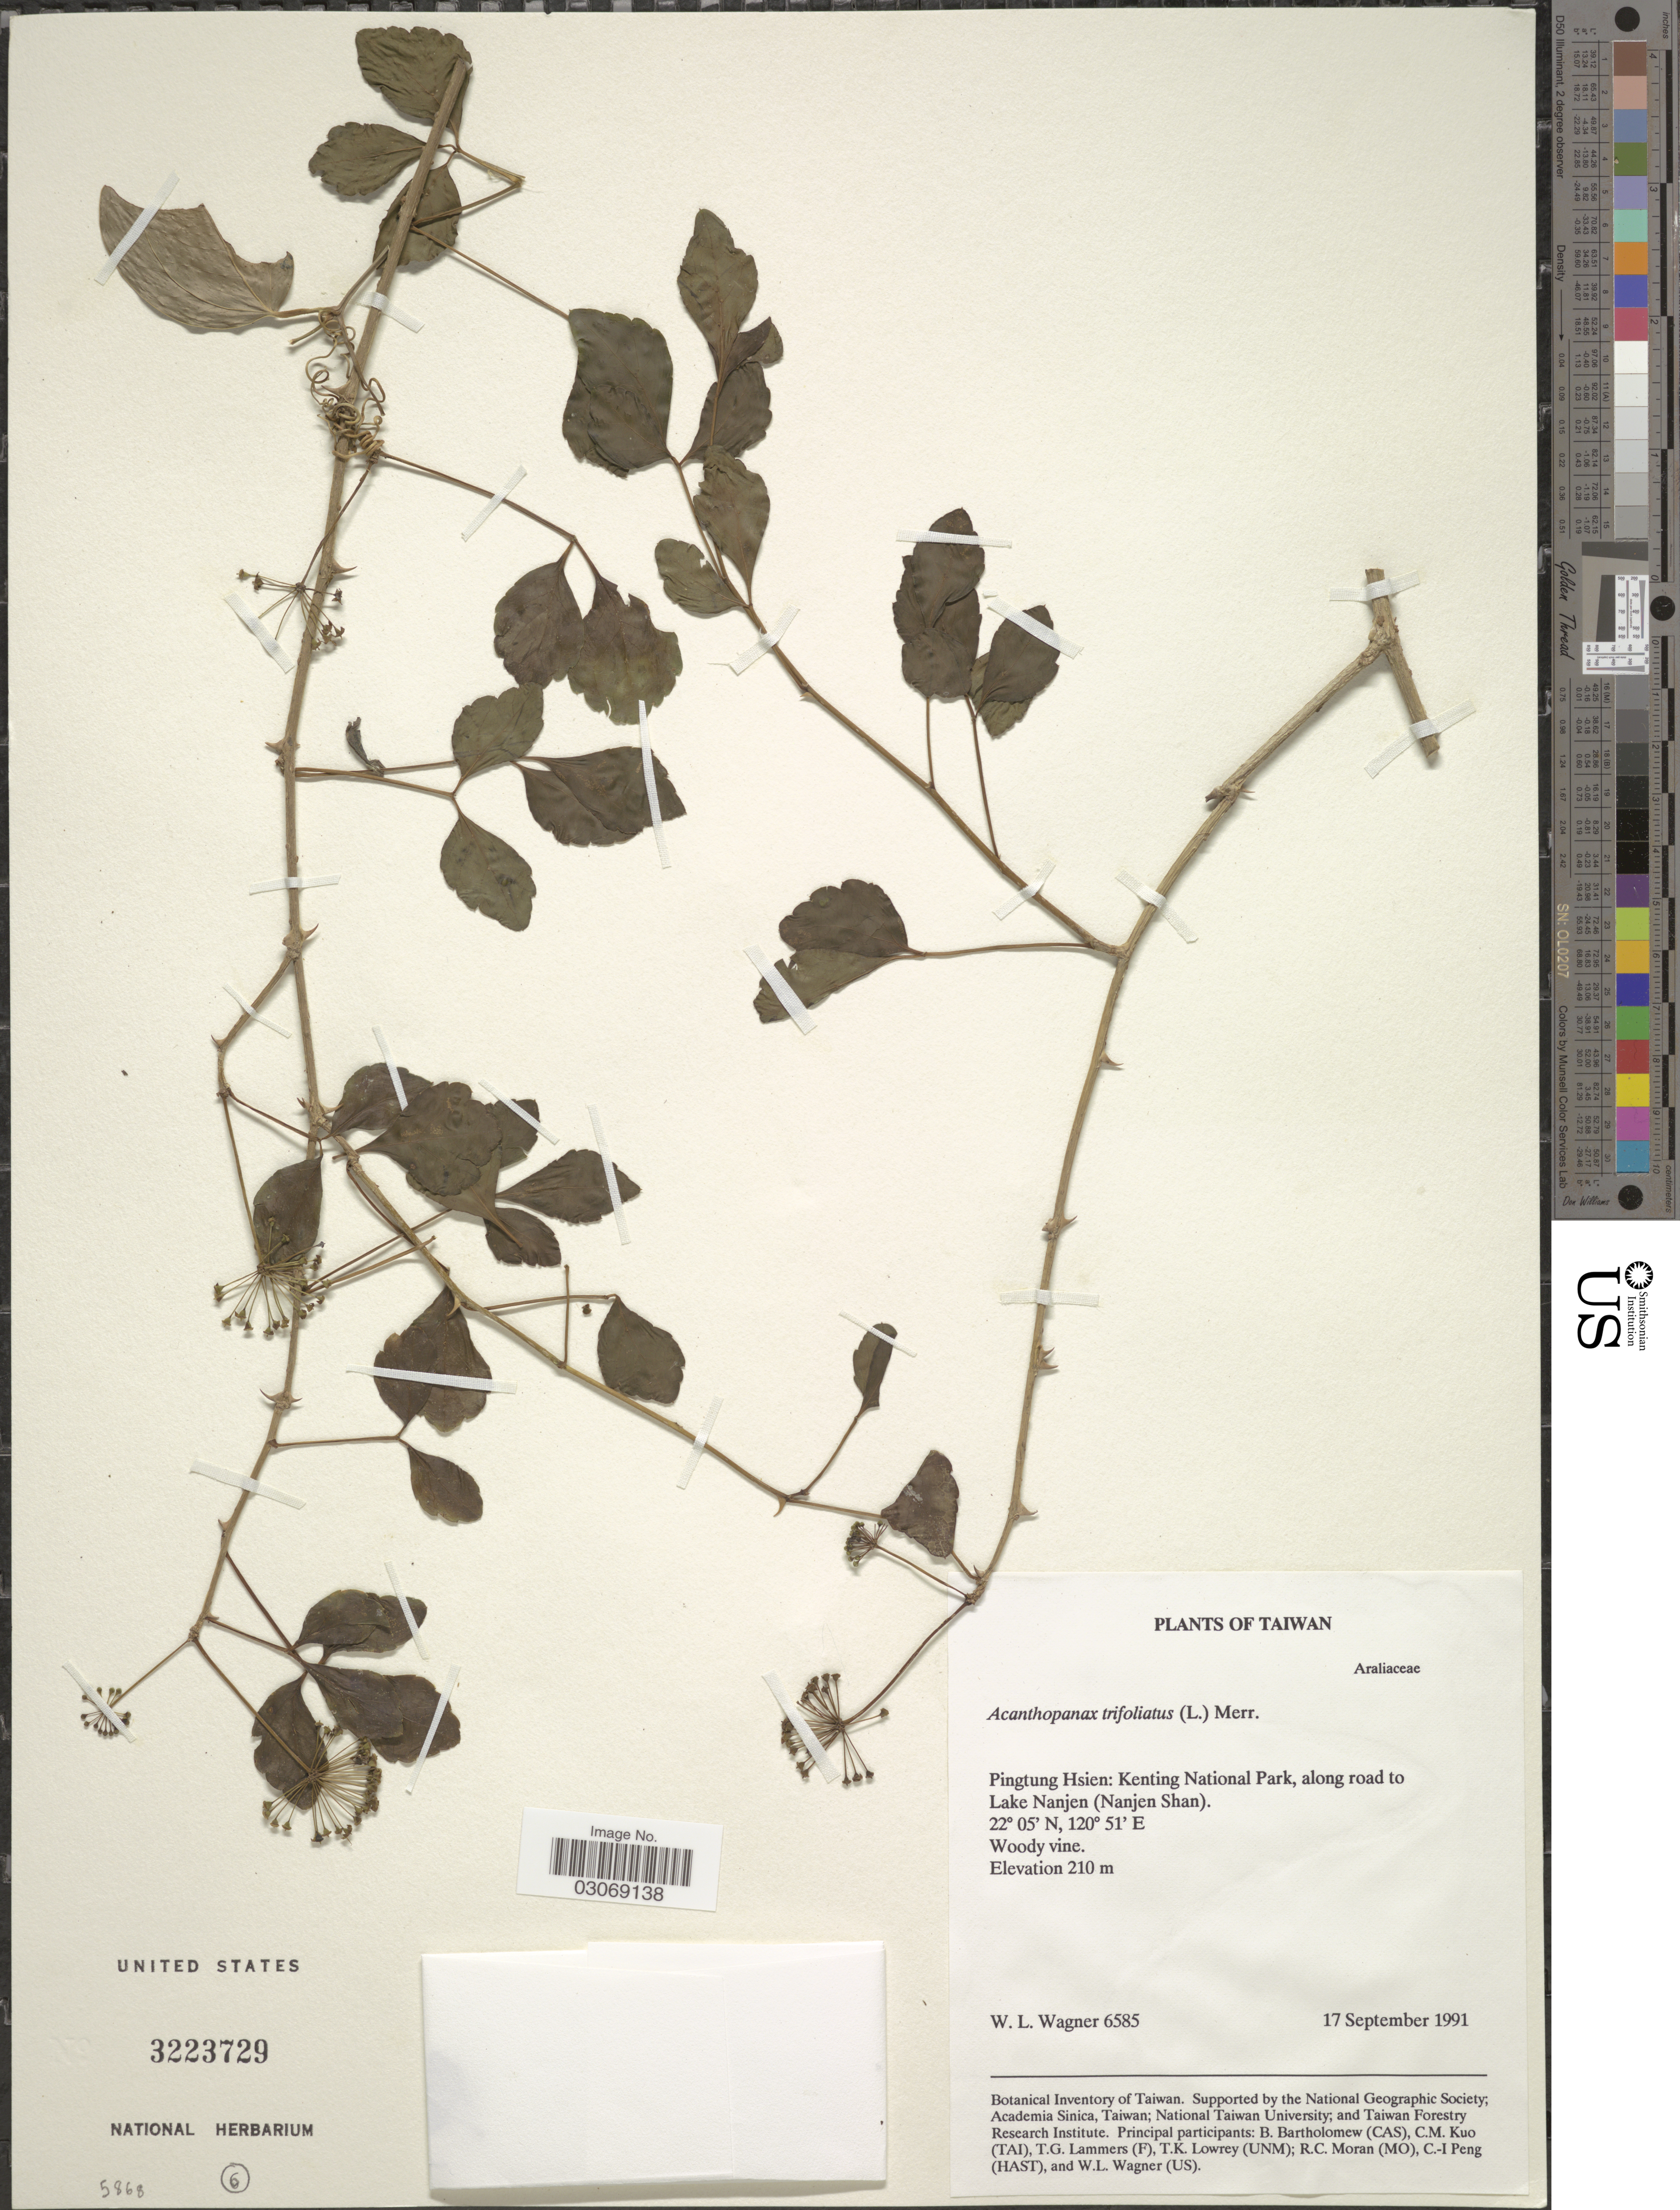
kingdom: Plantae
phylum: Tracheophyta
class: Magnoliopsida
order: Apiales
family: Araliaceae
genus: Acanthopanax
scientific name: Acanthopanax trifoliatus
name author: (L.) Voss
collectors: W. L. Wagner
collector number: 6585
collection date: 1991-09-17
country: Taiwan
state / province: Pingtung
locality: Pingtung Hsien: Kenting National Park, along road to Lake Nanjen (Nanjen Shan).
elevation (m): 210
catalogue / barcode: US 3223729